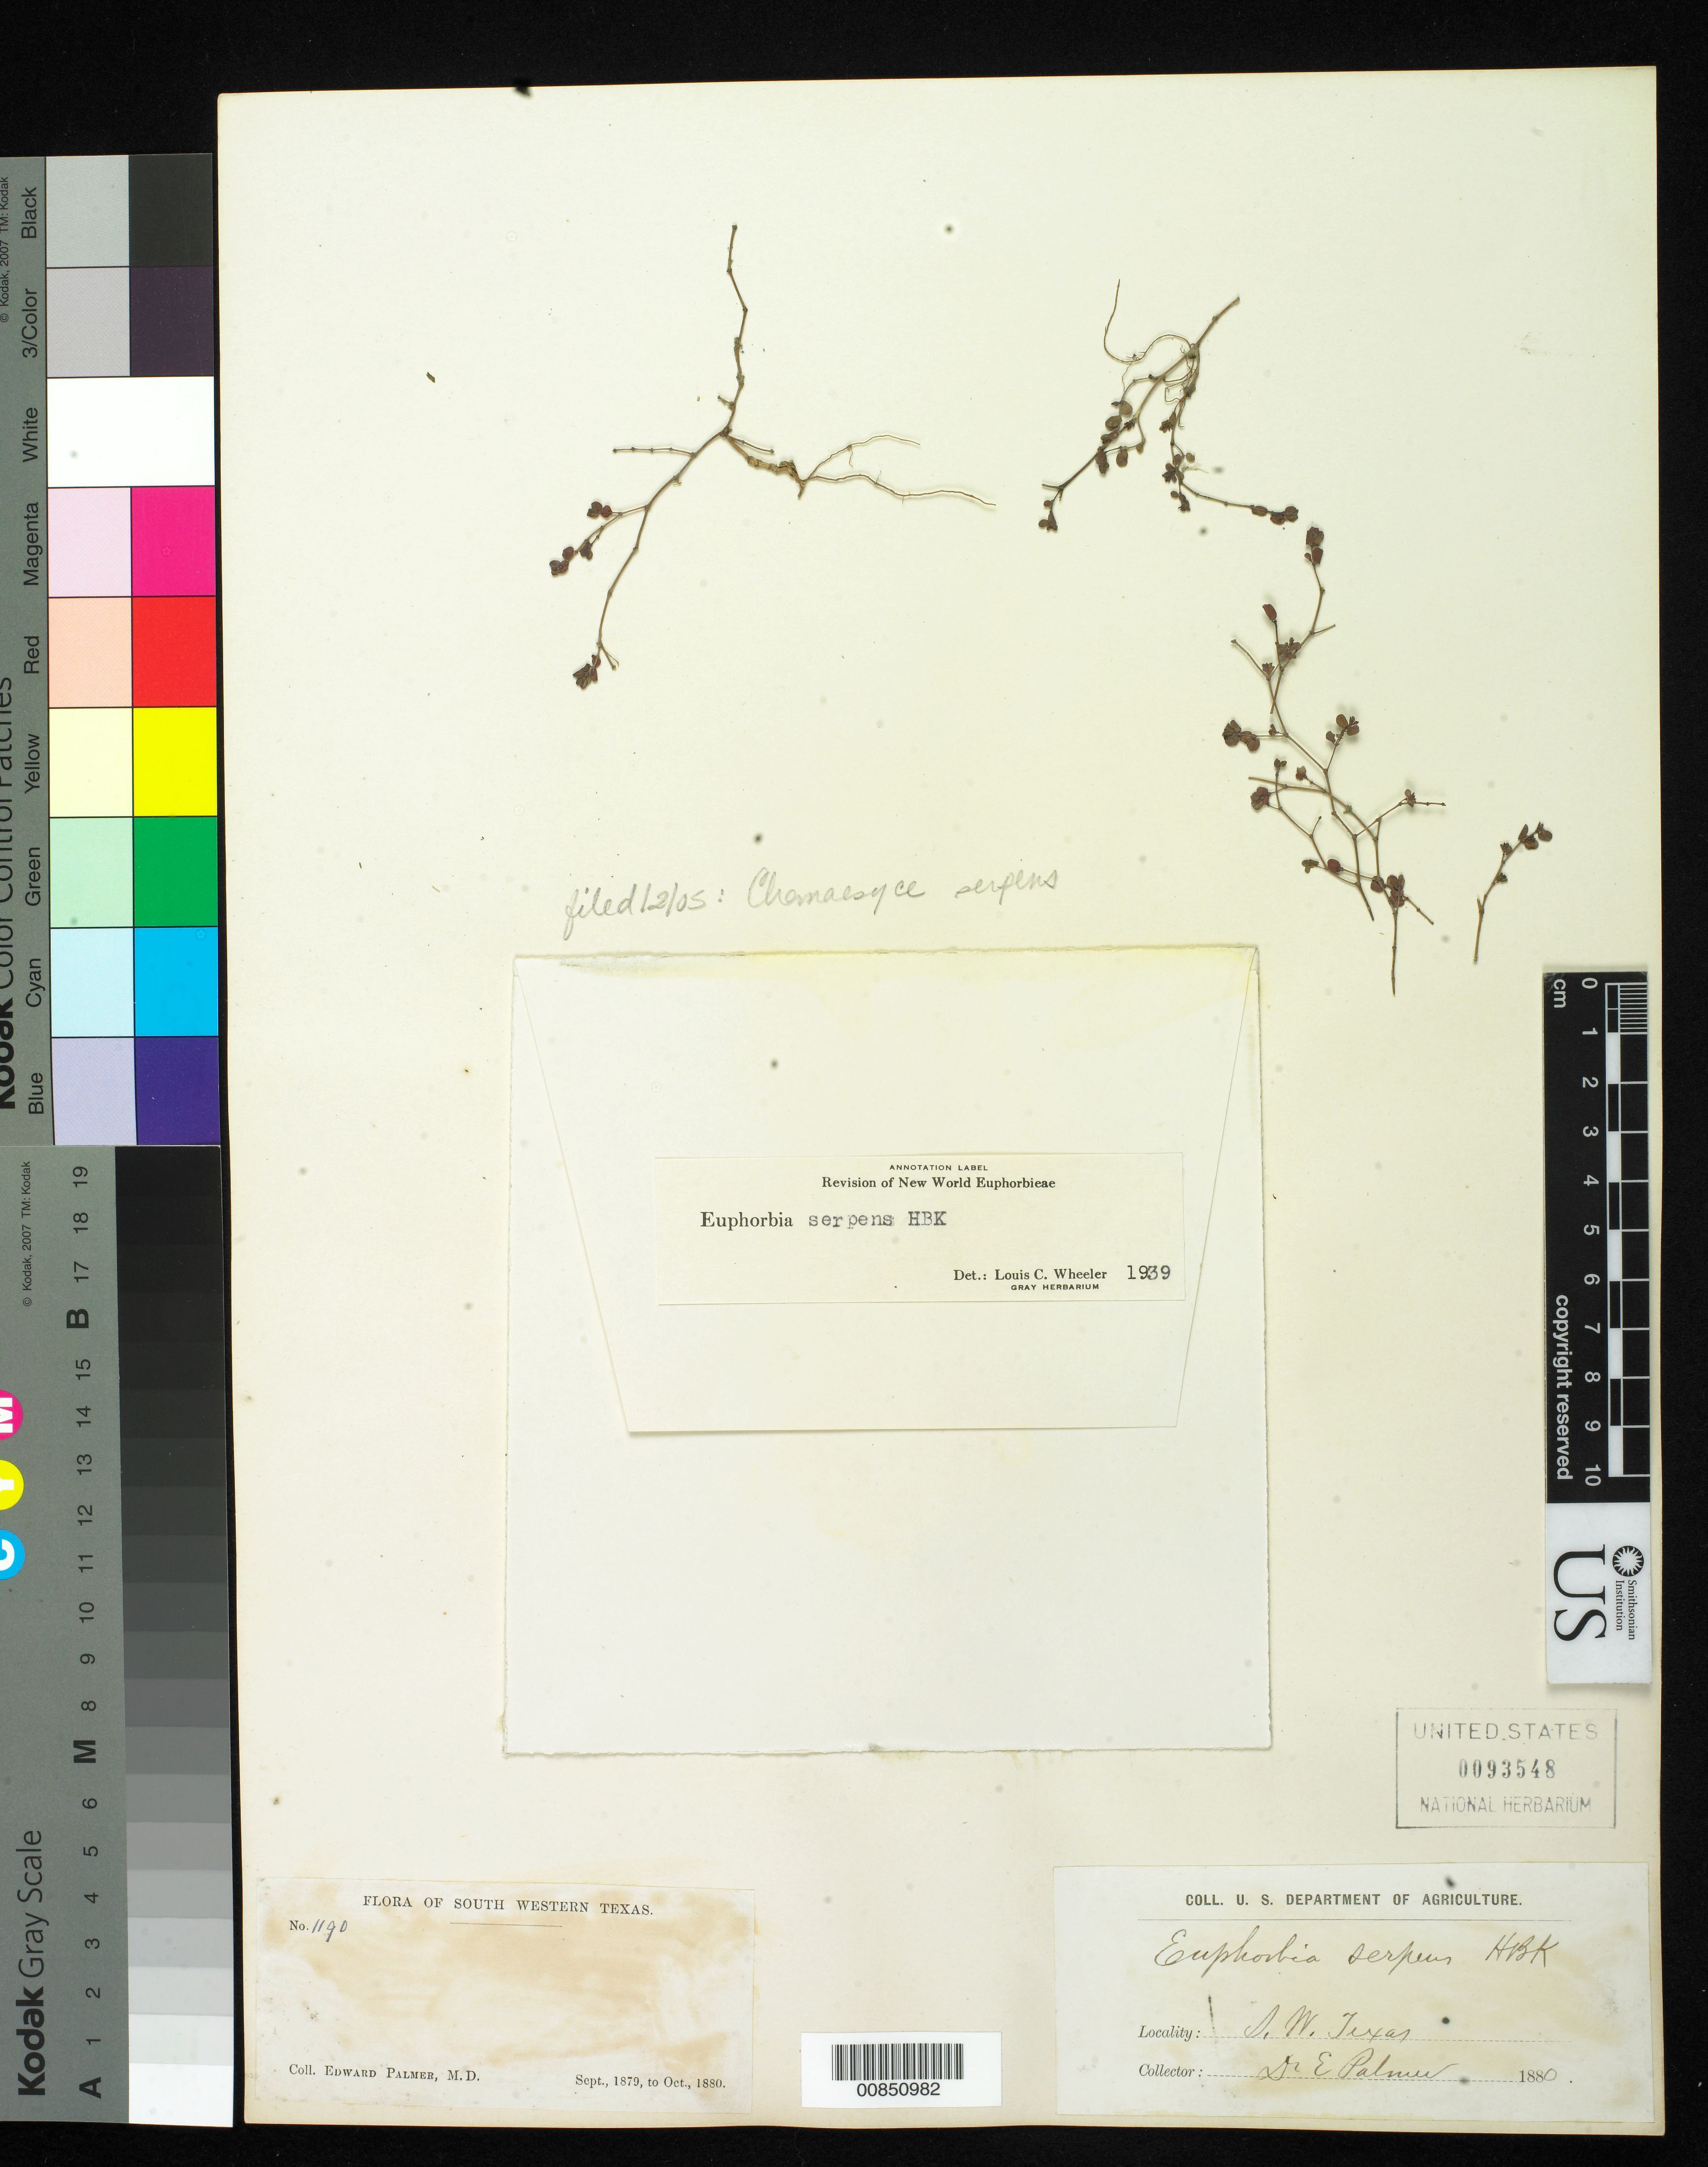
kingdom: Plantae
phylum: Tracheophyta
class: Magnoliopsida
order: Malpighiales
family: Euphorbiaceae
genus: Euphorbia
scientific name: Euphorbia serpens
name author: Kunth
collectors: E. Palmer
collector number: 1190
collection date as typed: Sep 1879 to -- Oct 1880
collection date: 1879-09/1880-10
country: United States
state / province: Texas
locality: South Western Texas.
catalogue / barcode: US 93548